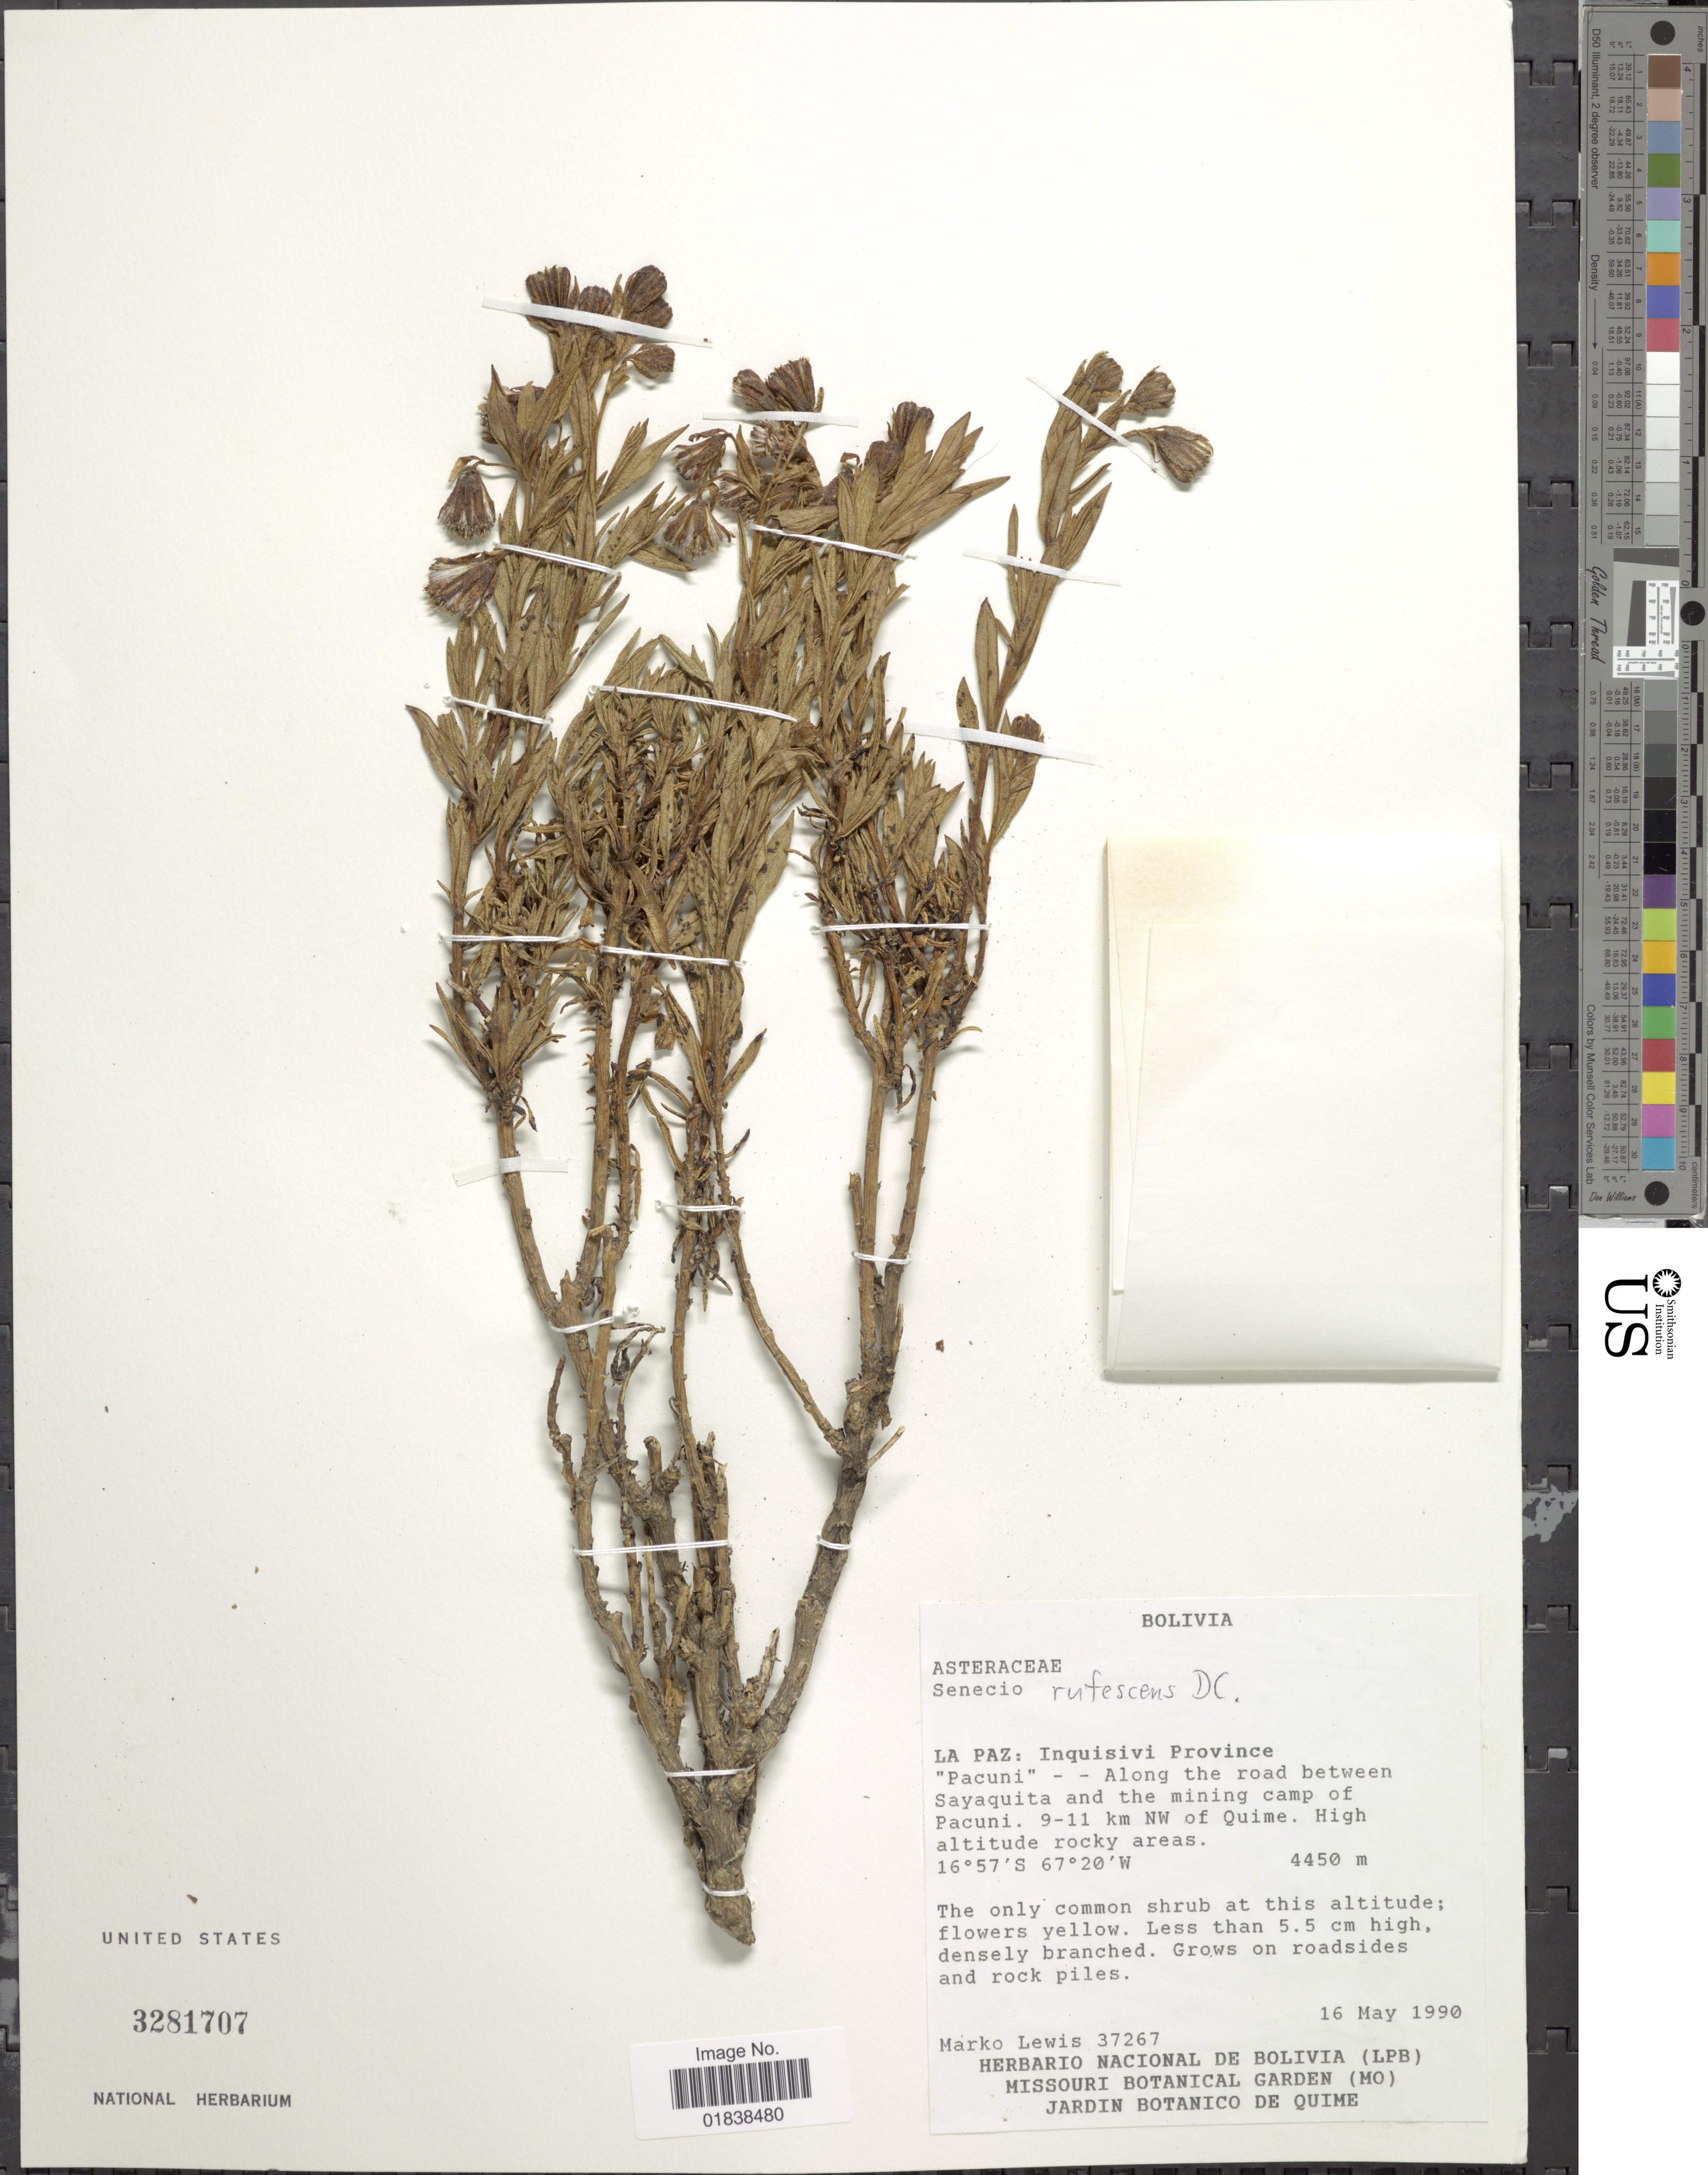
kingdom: Plantae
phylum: Tracheophyta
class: Magnoliopsida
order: Asterales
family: Asteraceae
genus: Senecio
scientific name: Senecio rufescens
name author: DC.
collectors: M. A. Lewis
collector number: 37267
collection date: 1990-05-16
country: Bolivia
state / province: La Paz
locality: Inquisivi Province, Pacuni, along the road between Sayaquita and the mining camp of Pacuni, 9-11 km NW of Quime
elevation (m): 4450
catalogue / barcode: US 3281707